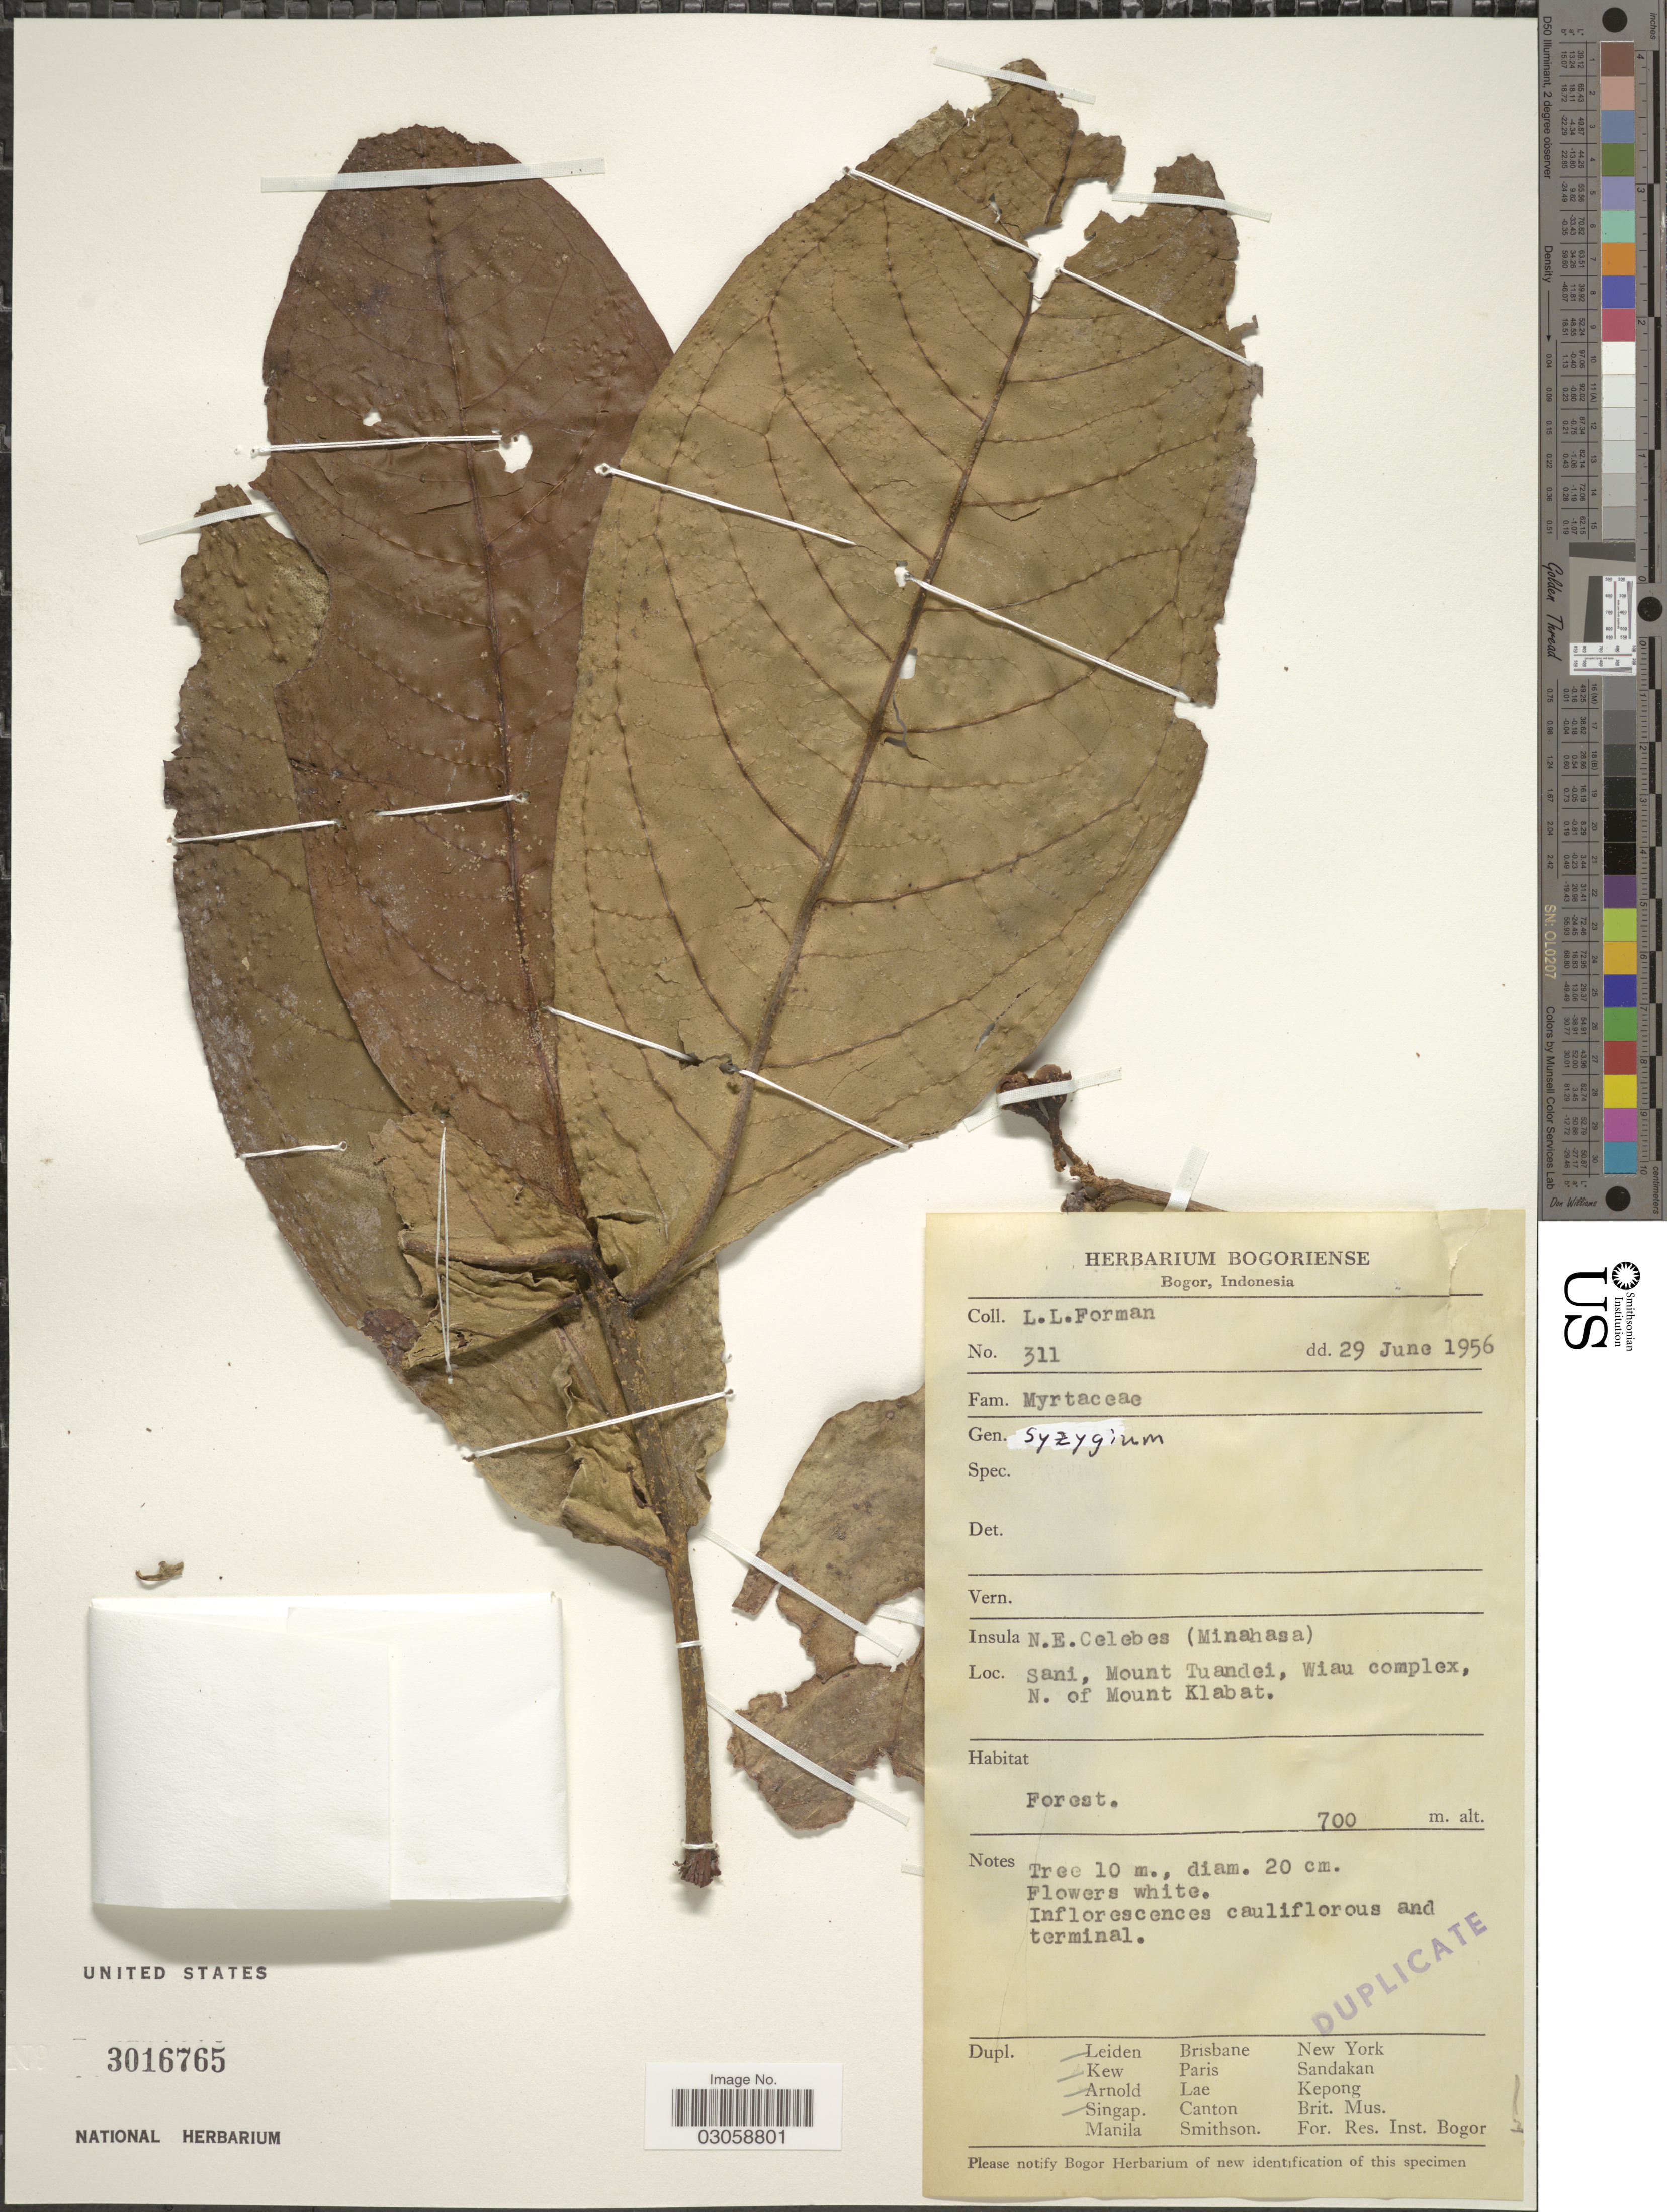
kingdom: Plantae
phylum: Tracheophyta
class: Magnoliopsida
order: Myrtales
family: Myrtaceae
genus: Syzygium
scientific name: Syzygium sp.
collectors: L. Forman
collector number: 311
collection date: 1956-06-29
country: Indonesia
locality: N.E. Celebes (Minahasa), Sani, Mount Tuandei, Wiau complex, N. of Mount Klabat.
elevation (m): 700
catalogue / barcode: US 3016765